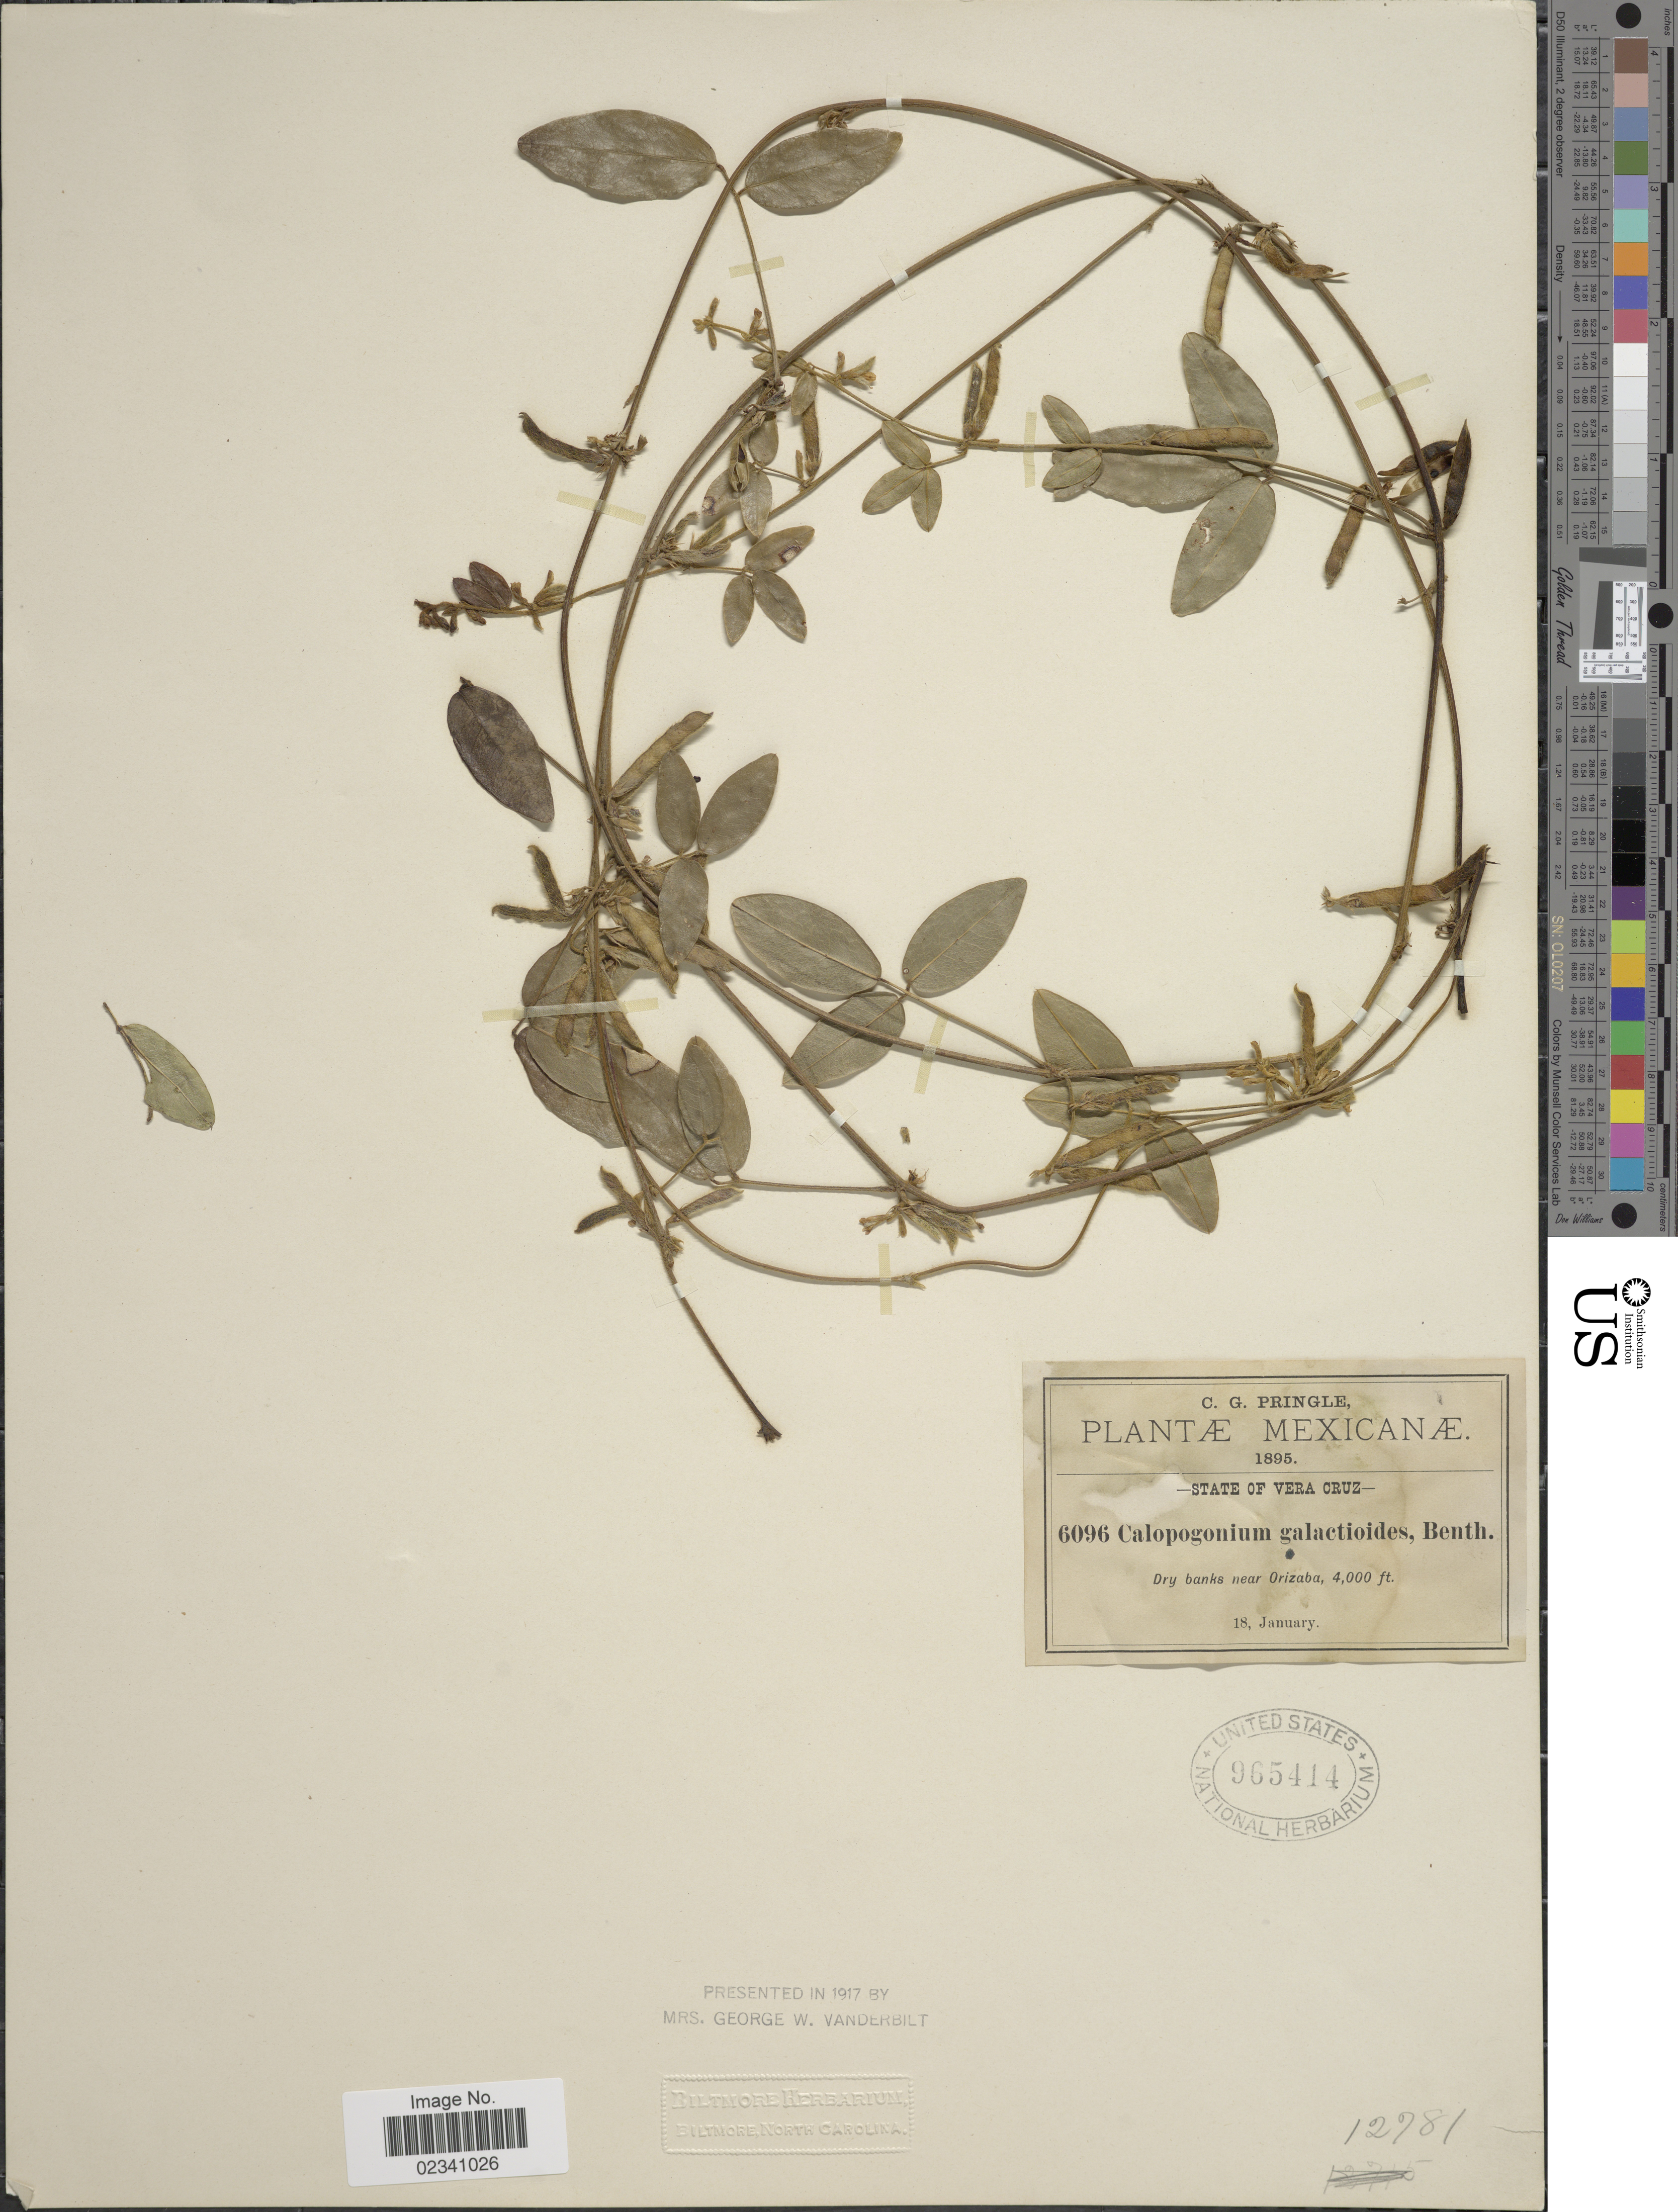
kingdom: Plantae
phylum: Tracheophyta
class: Magnoliopsida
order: Fabales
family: Fabaceae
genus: Calopogonium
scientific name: Calopogonium galactioides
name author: (Kunth) Hemsl.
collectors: C. G. Pringle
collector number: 6096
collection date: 1895-01-18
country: Mexico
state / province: Veracruz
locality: State of Vera Cruz, Dry banks near Orizaba.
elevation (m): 1219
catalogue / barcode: US 965414